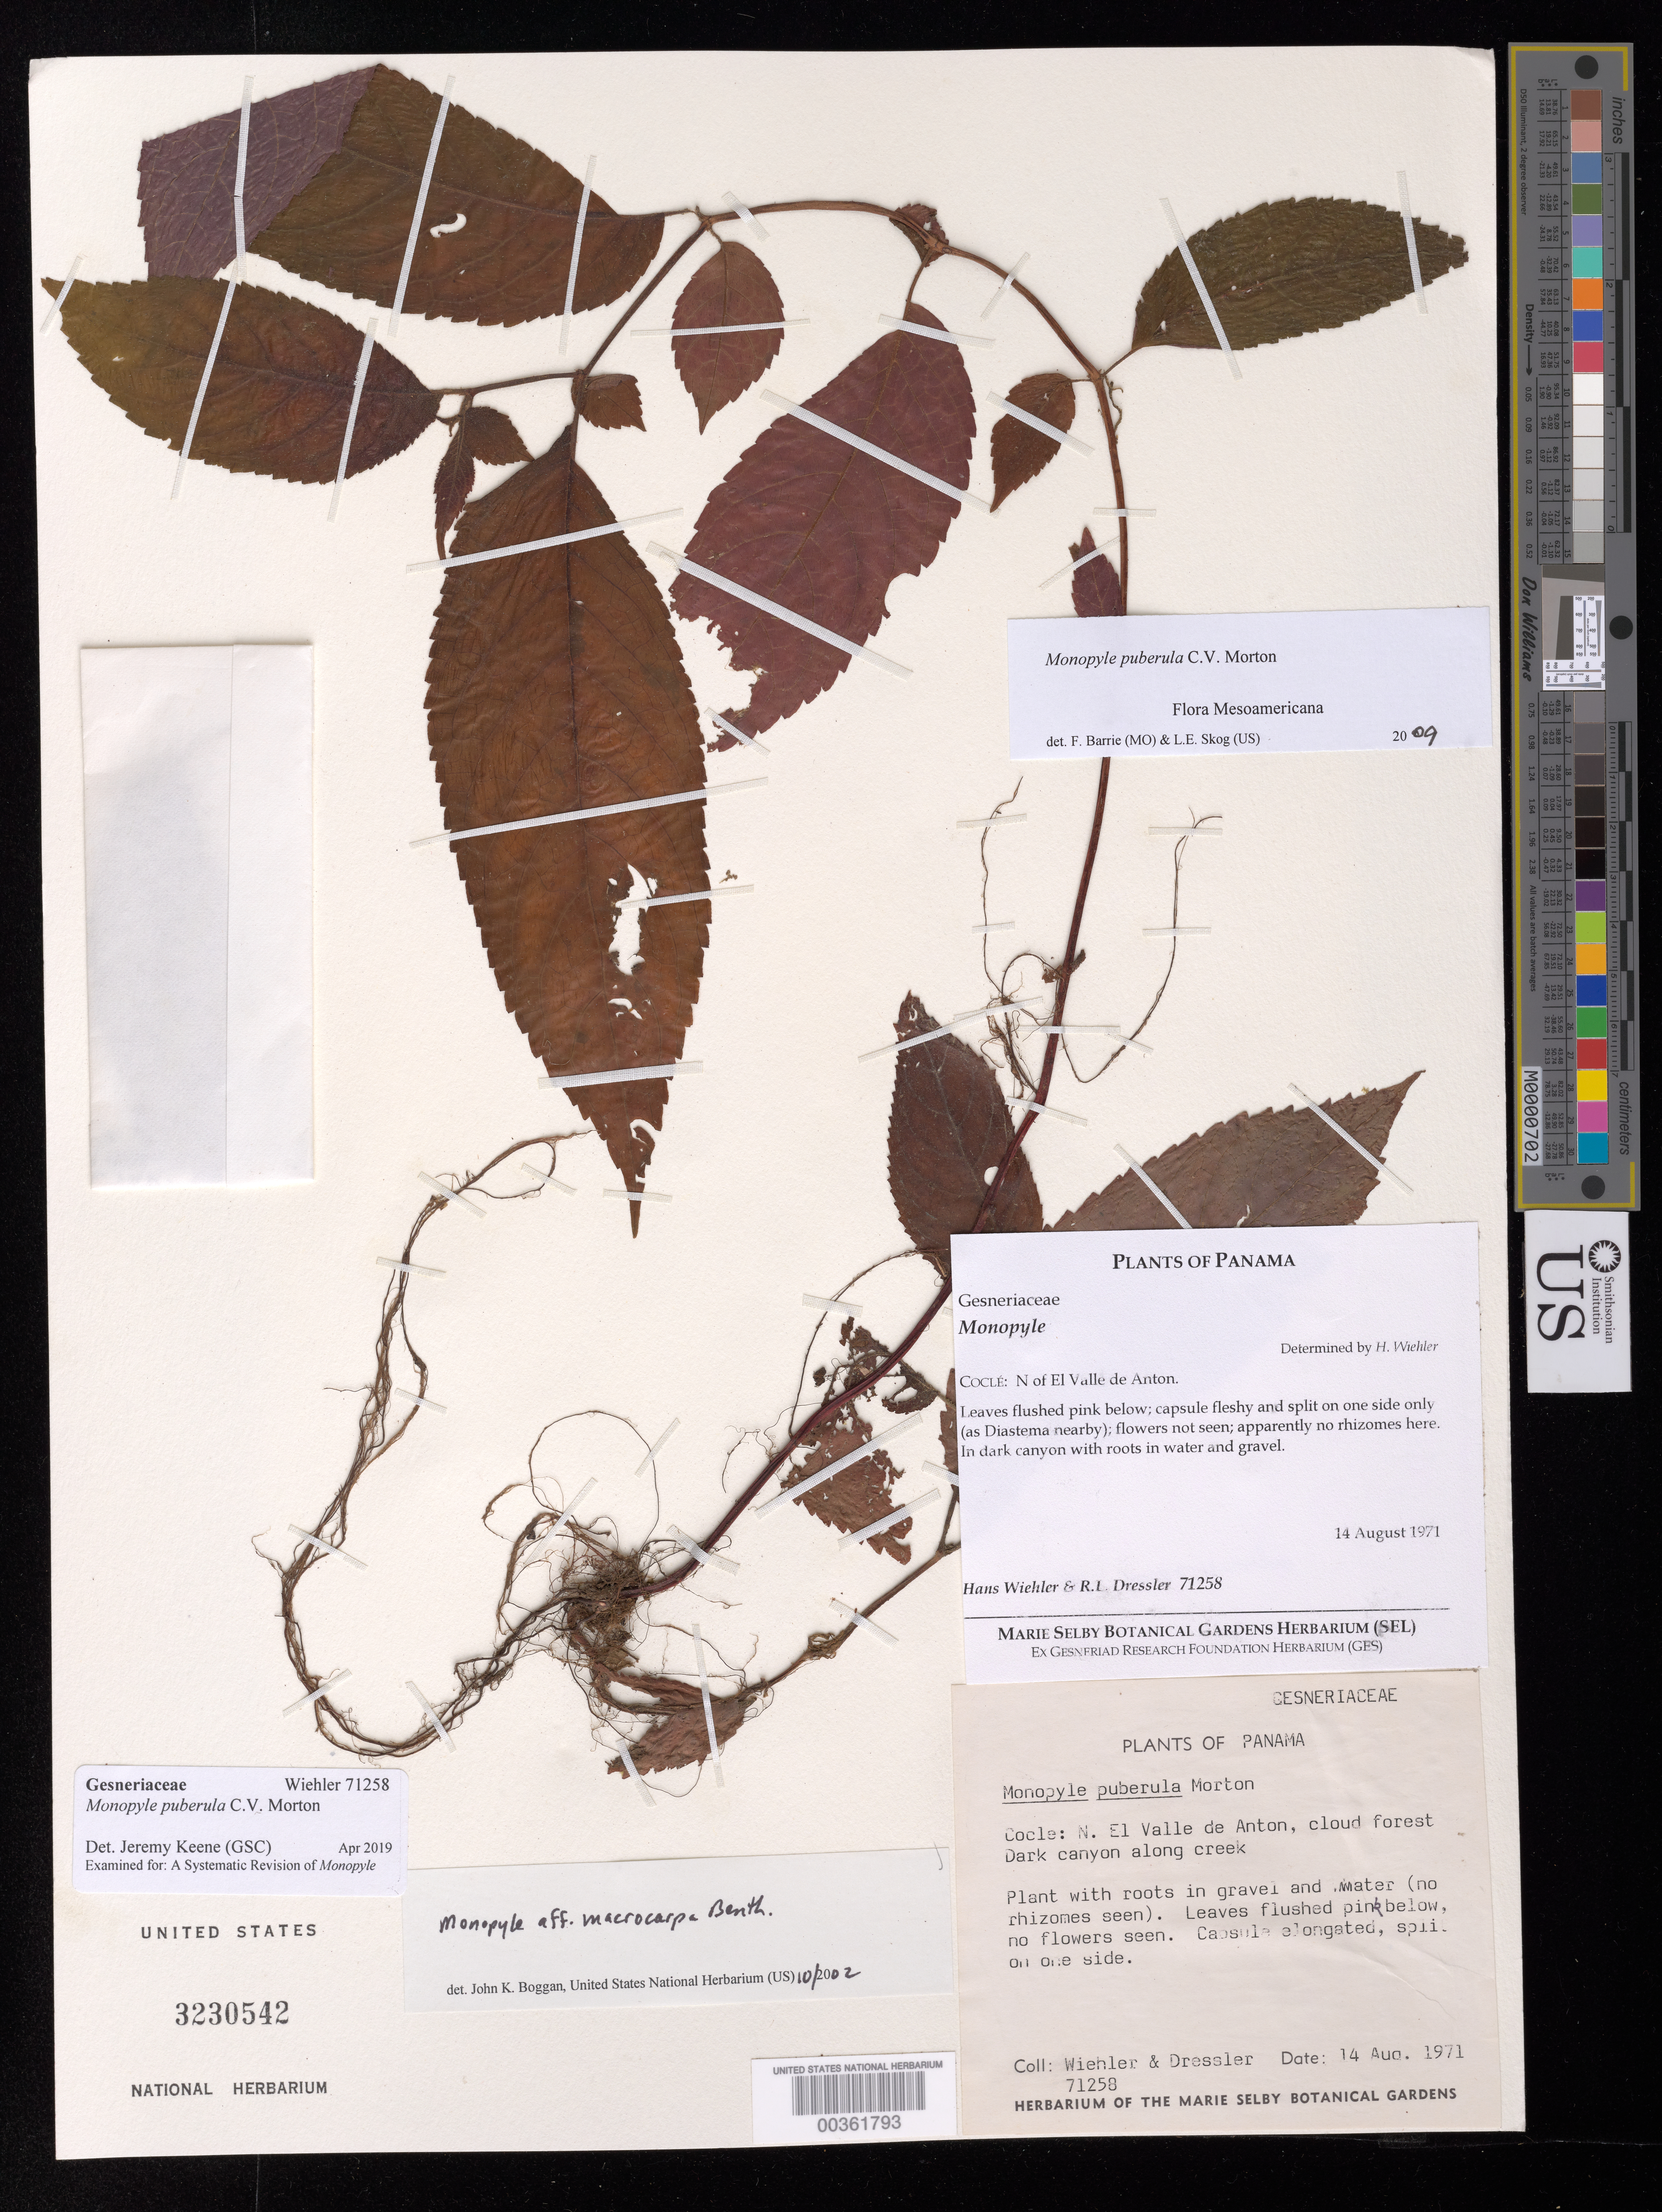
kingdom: Plantae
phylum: Tracheophyta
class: Magnoliopsida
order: Lamiales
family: Gesneriaceae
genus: Monopyle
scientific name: Monopyle puberula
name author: C.V. Morton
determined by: Barrie, F. R.; Skog, Laurence E.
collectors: H. J. Wiehler & R. Dressler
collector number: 71258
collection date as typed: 14 Aug 1971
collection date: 1971-08-14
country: Panama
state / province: Coclé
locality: Coclé: N of El Valle de Anton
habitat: Cloud forest, dark canyon along creek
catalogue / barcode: US 3230542